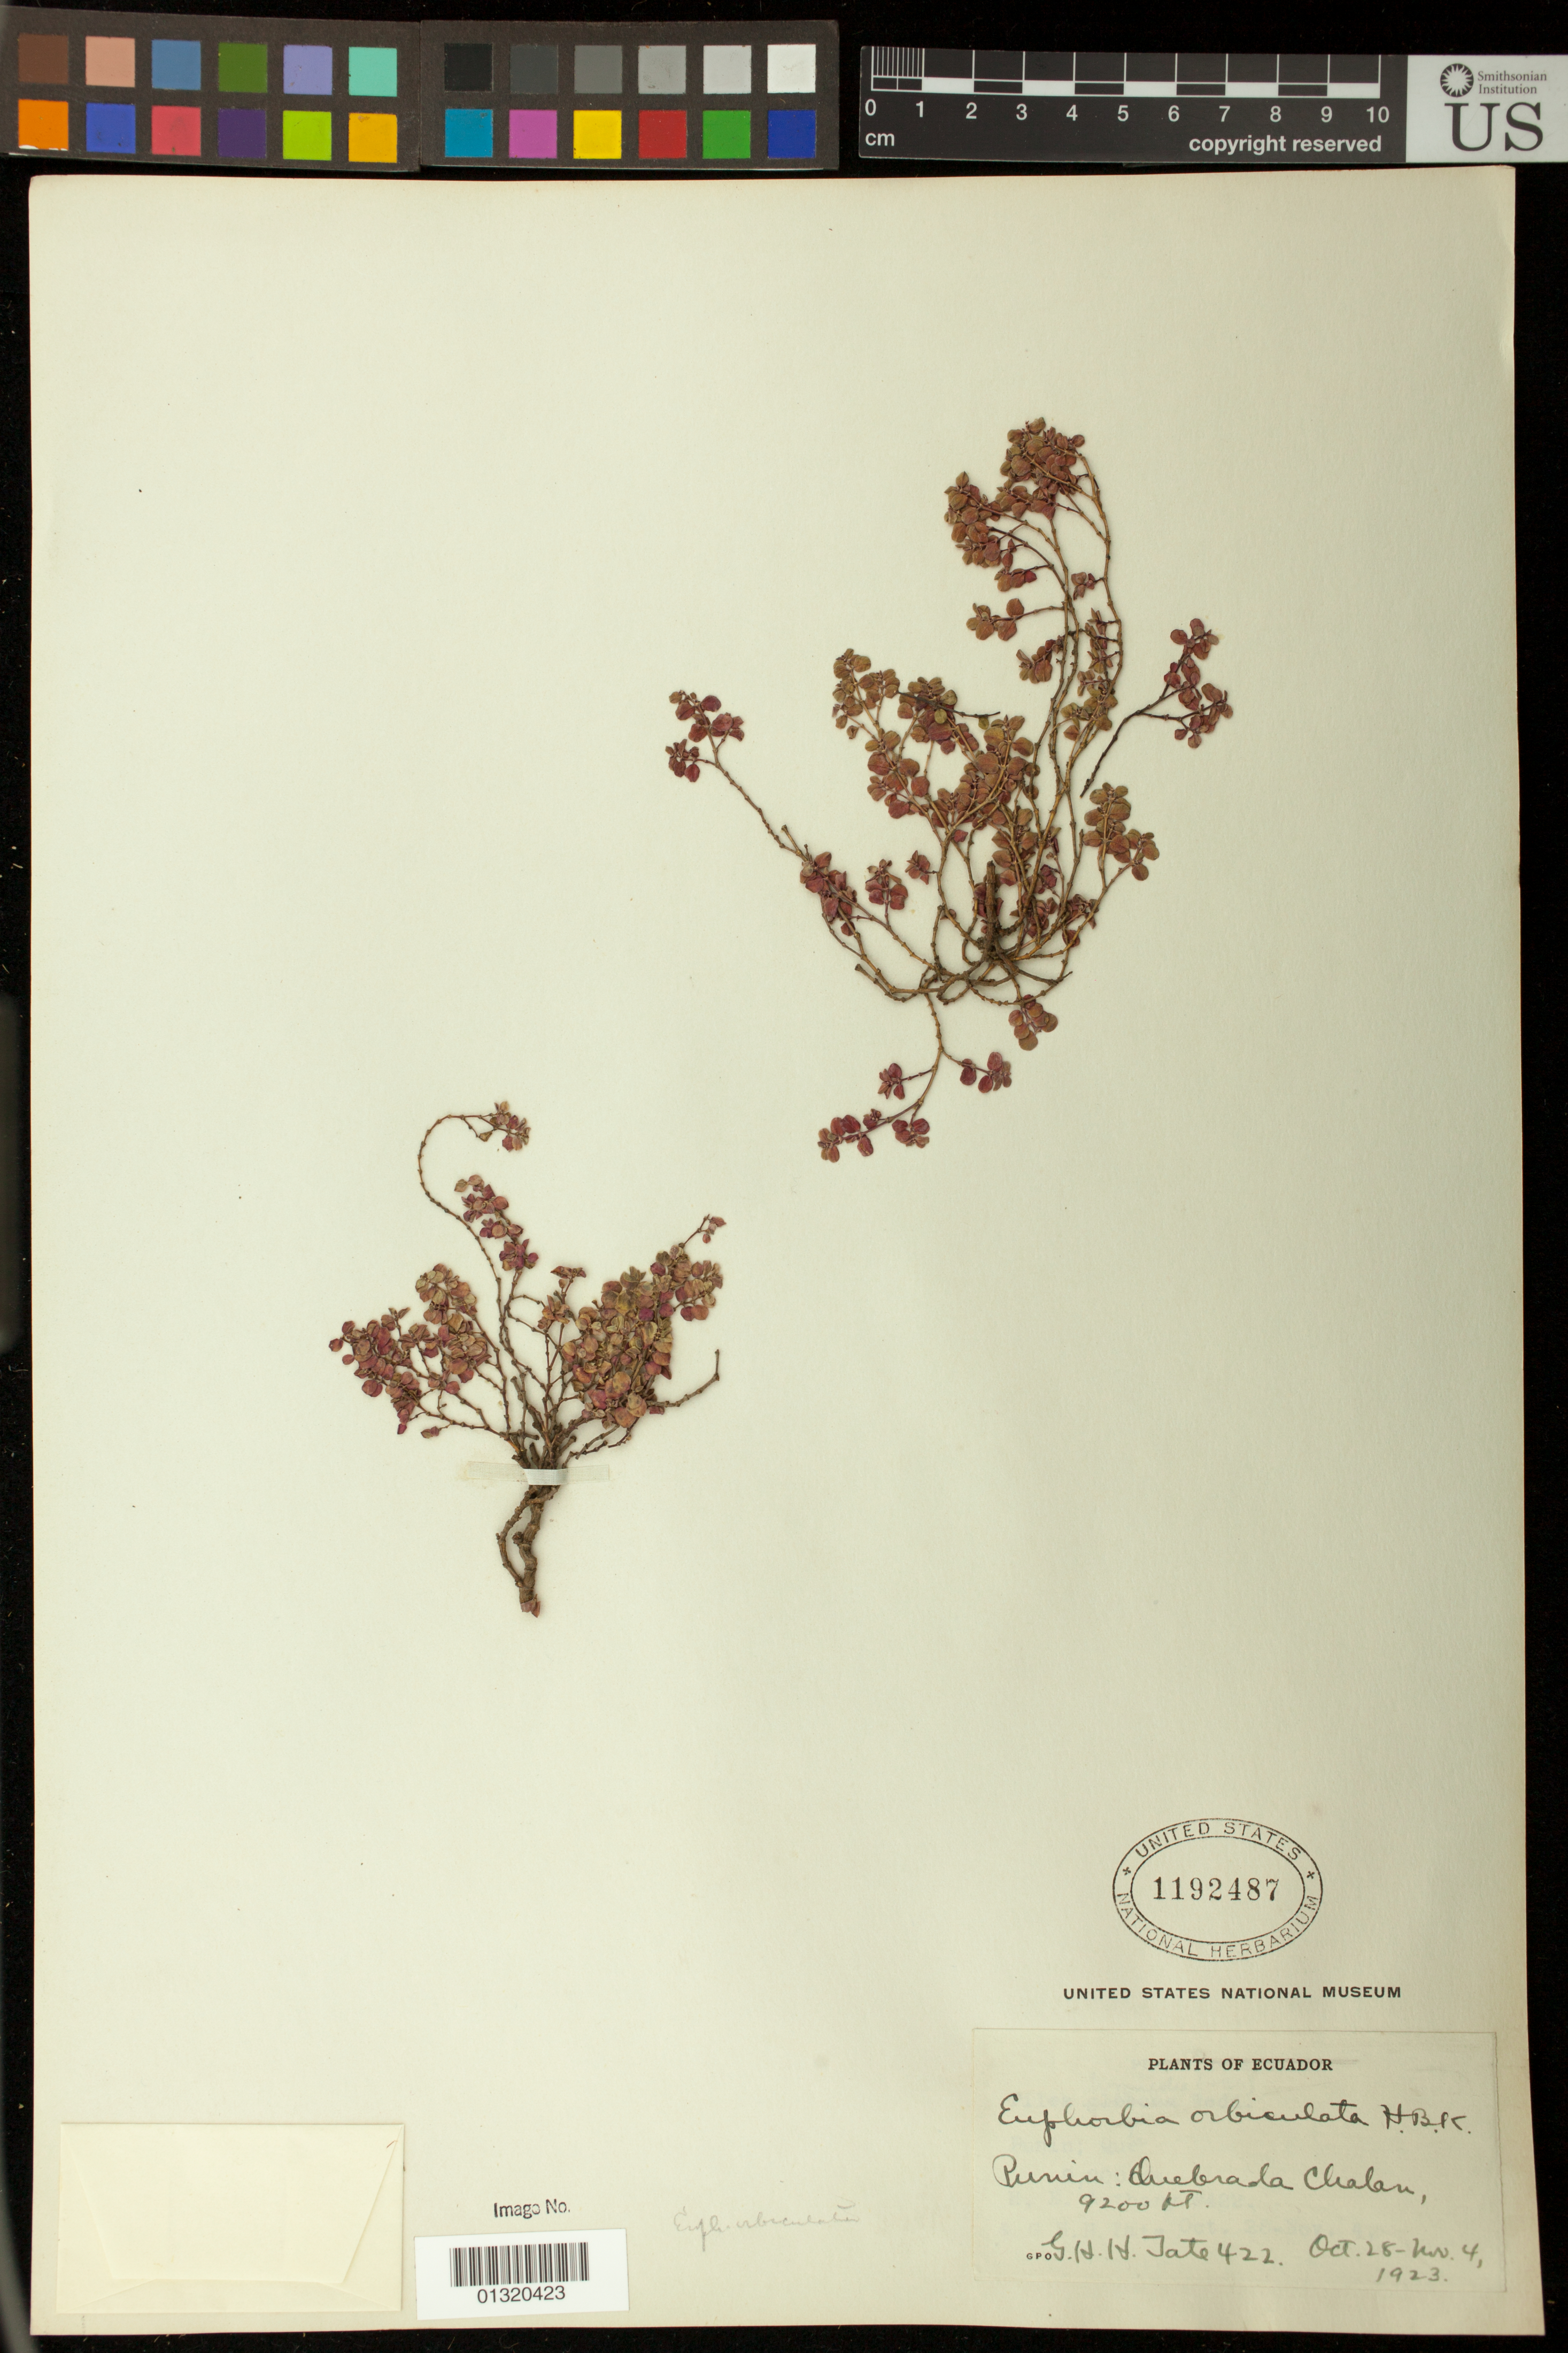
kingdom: Plantae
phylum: Tracheophyta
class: Magnoliopsida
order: Malpighiales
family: Euphorbiaceae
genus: Euphorbia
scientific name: Euphorbia orbiculata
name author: Kunth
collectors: G. H. H.Tate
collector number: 422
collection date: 1923-10-28/1923-11-04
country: Ecuador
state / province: Chimborazo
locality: Punin: Quebrada Chalan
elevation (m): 2804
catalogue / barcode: US 1192487